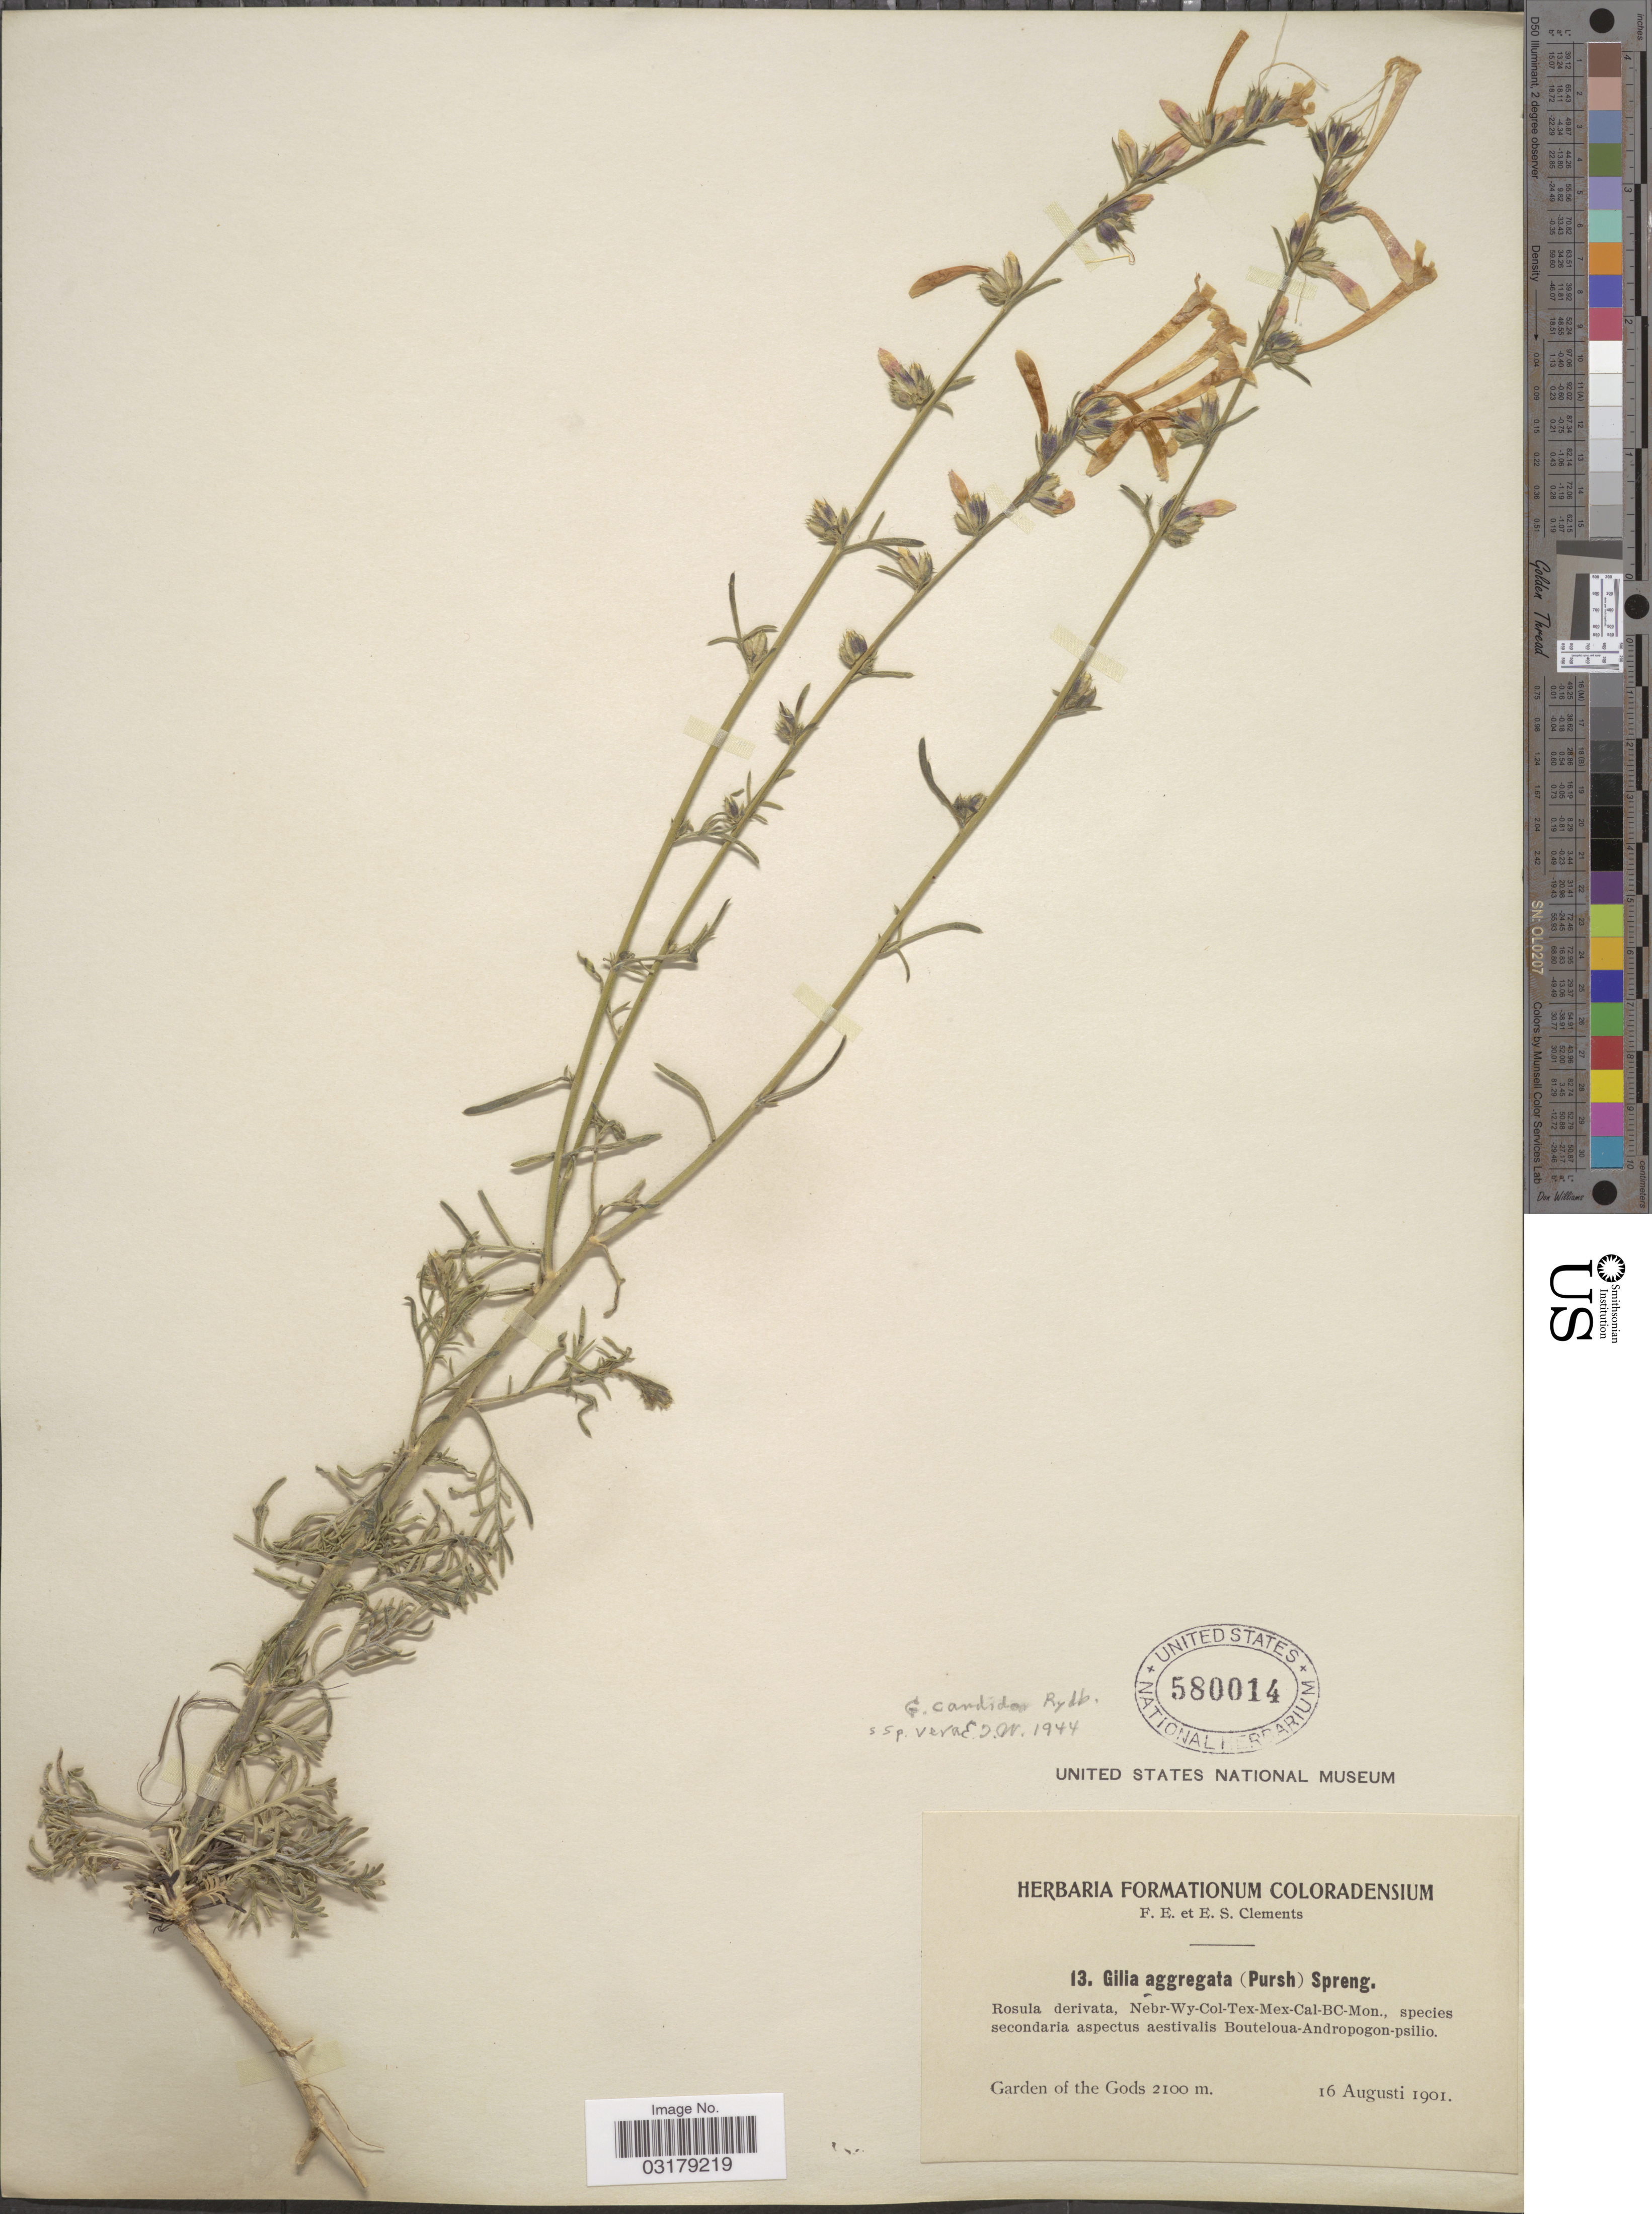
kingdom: Plantae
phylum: Tracheophyta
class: Magnoliopsida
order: Ericales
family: Polemoniaceae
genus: Ipomopsis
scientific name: Ipomopsis aggregata subsp. candida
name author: (Rydb.) V.E. Grant & A.D. Grant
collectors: F. E. Clements & E. S. Clements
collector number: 13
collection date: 1901-08-16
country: United States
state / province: Colorado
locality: Garden of the Gods.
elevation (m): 2100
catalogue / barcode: US 580014